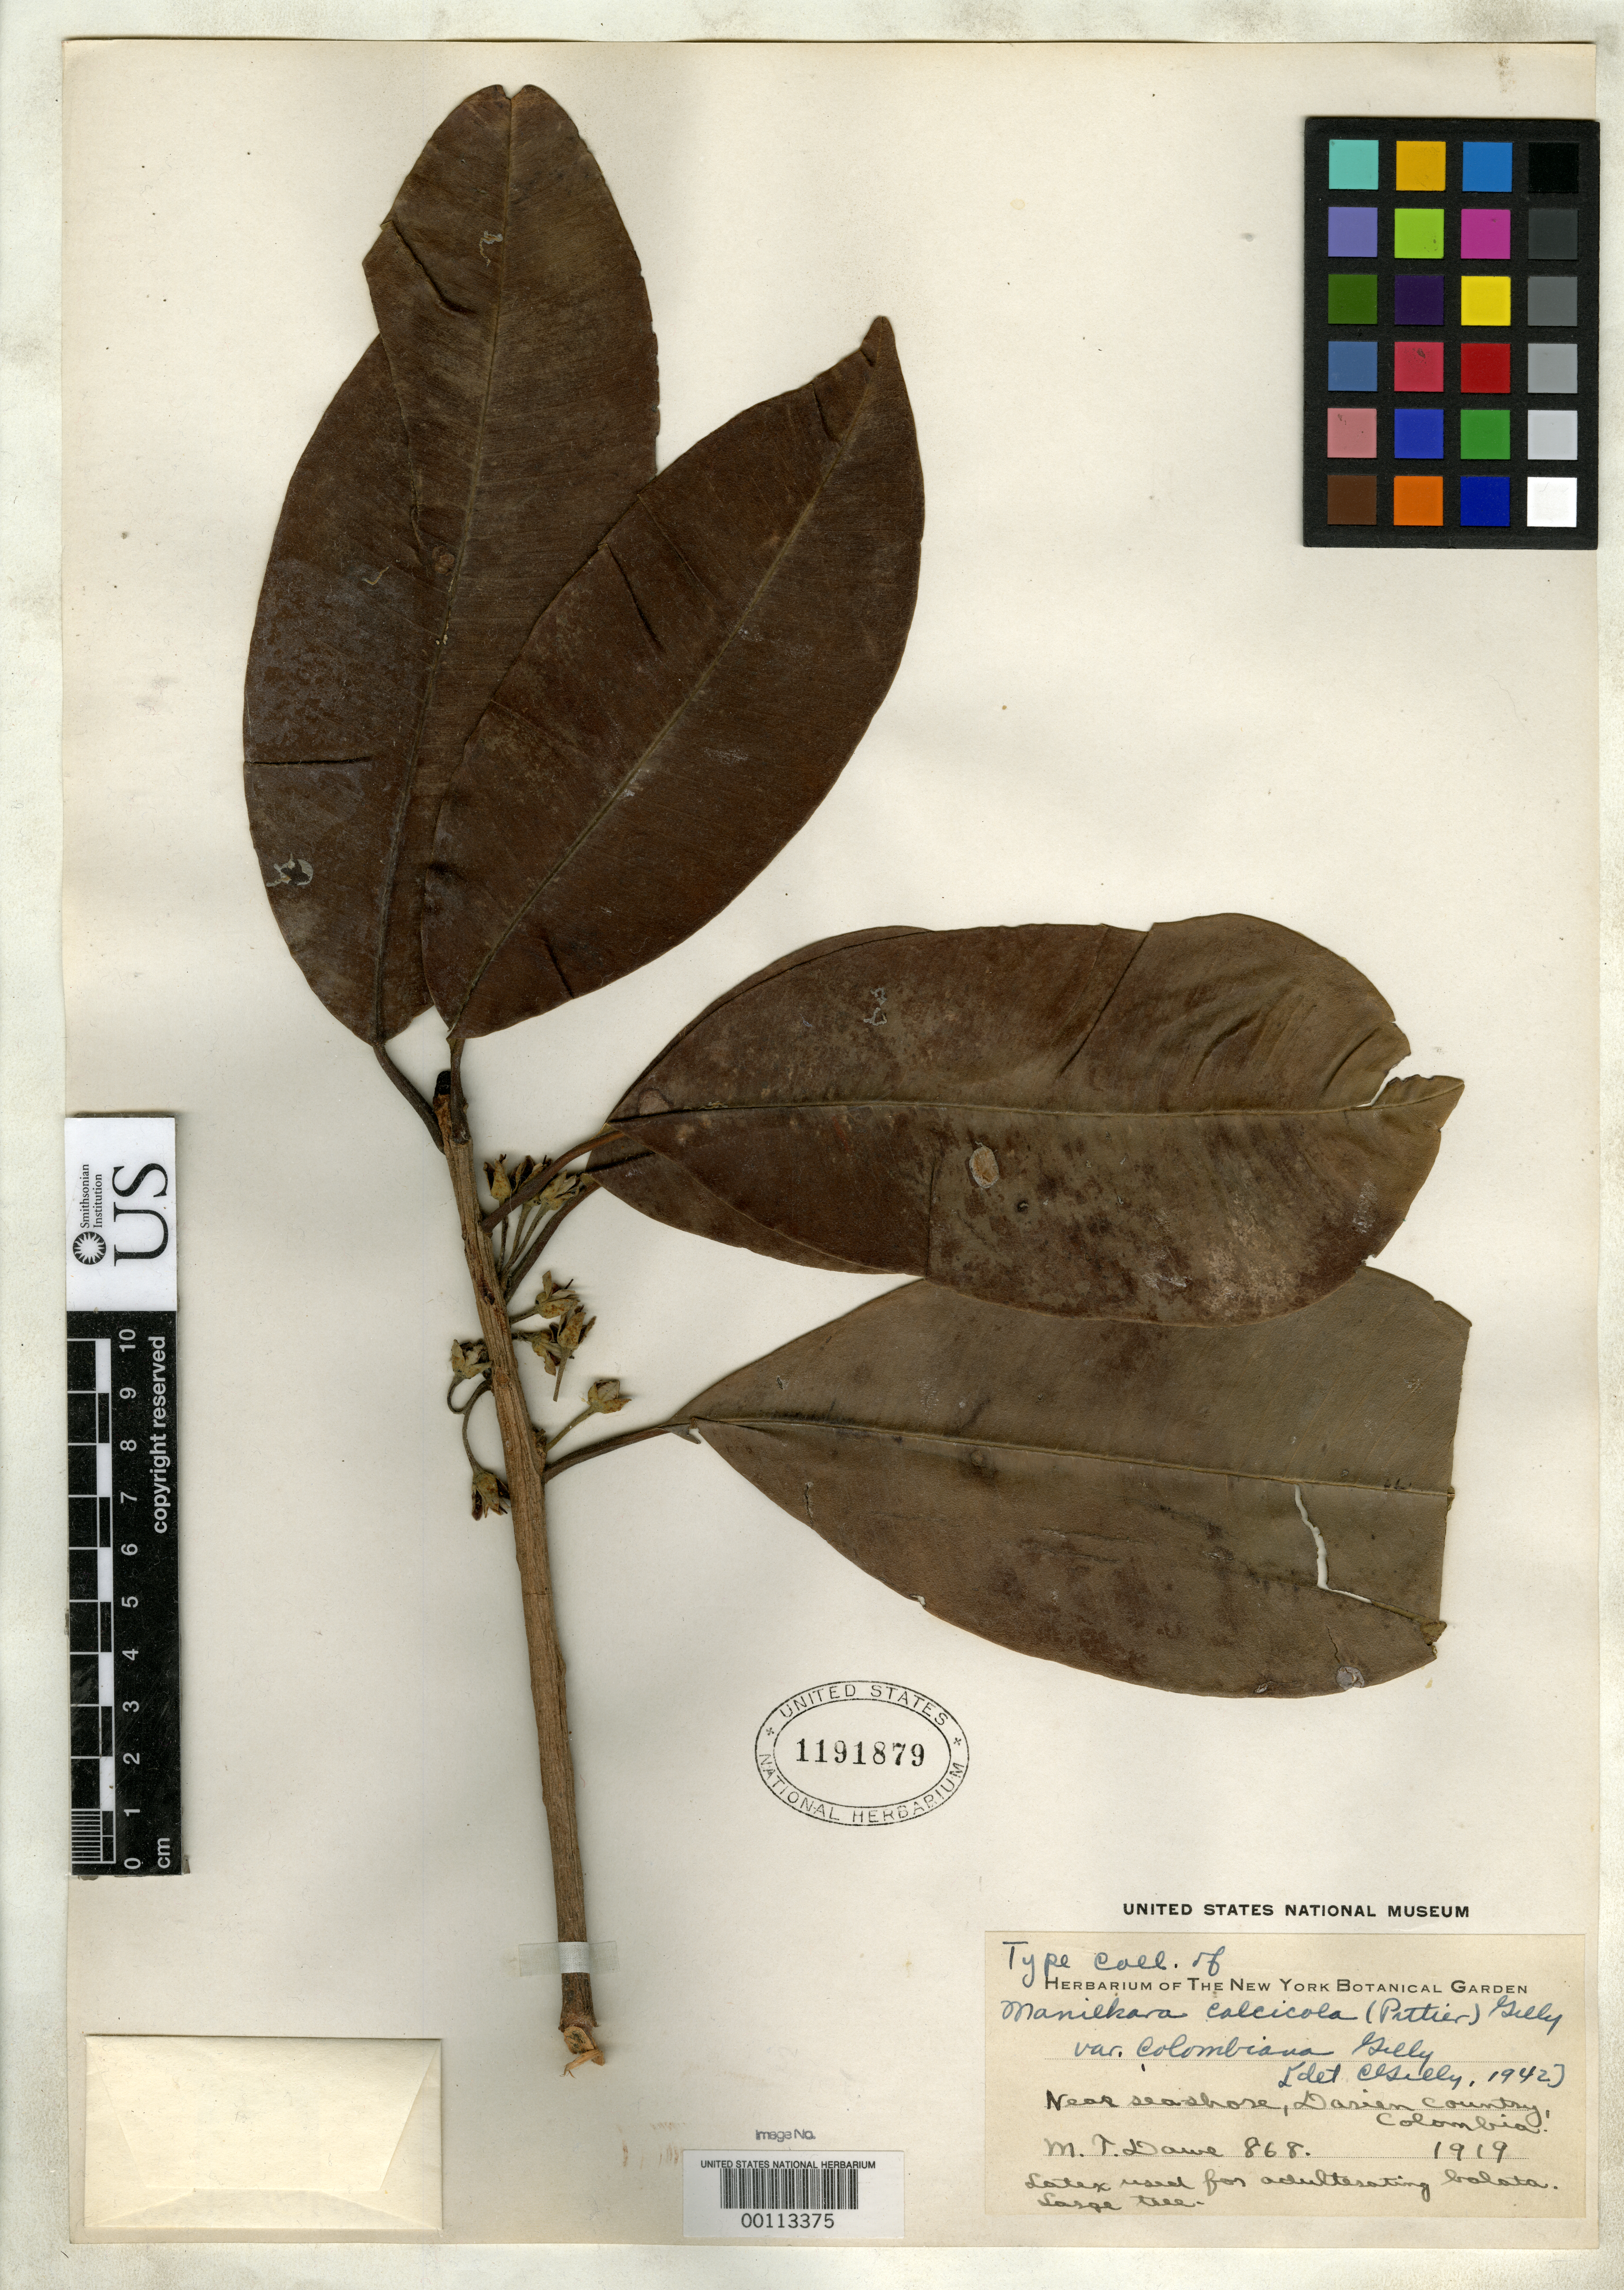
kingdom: Plantae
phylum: Tracheophyta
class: Magnoliopsida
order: Ericales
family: Sapotaceae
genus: Manilkara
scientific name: Manilkara calcicola var. colombiana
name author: Gilly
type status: Isotype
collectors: M. T. Dawe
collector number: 868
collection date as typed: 1919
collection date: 1919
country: Colombia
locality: Darien country.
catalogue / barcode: US 1191879